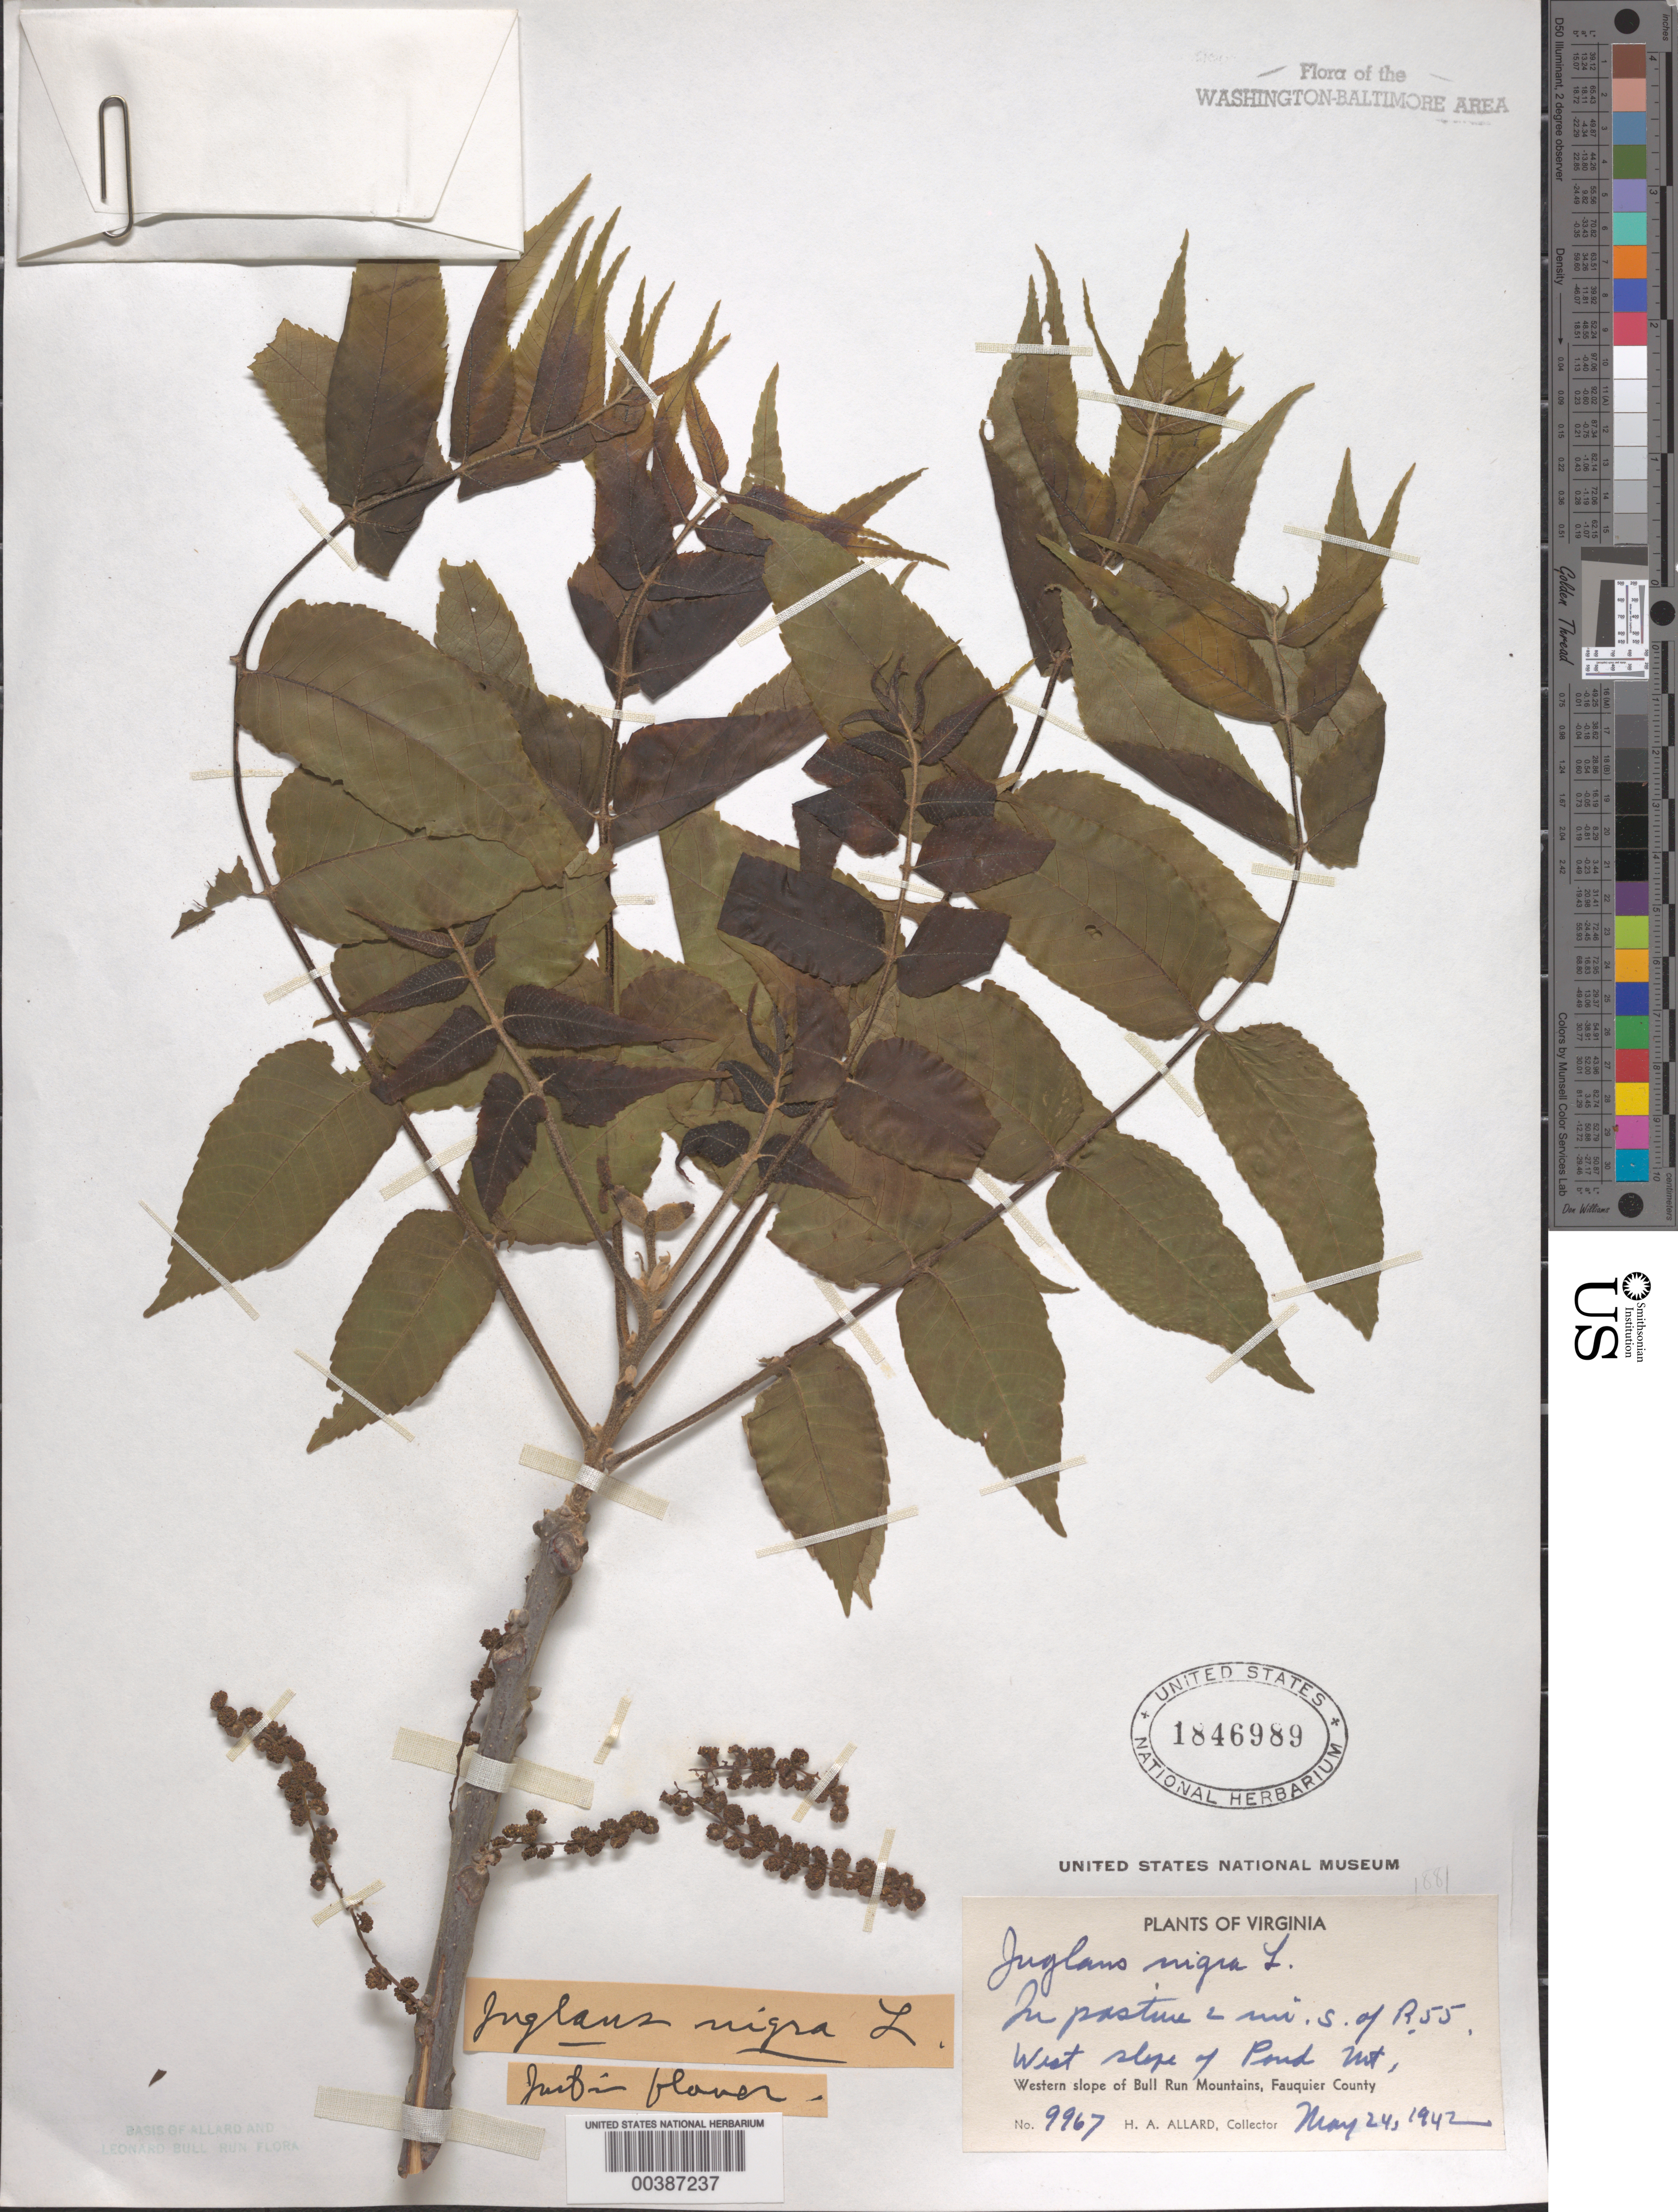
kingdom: Plantae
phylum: Tracheophyta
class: Magnoliopsida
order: Fagales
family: Juglandaceae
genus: Juglans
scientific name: Juglans nigra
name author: L.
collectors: H. A. Allard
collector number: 9967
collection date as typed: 24 May 1942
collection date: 1942-05-24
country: United States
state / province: Virginia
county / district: Fauquier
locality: South of Route 55, west slope Pond Mountain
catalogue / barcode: US 1846989